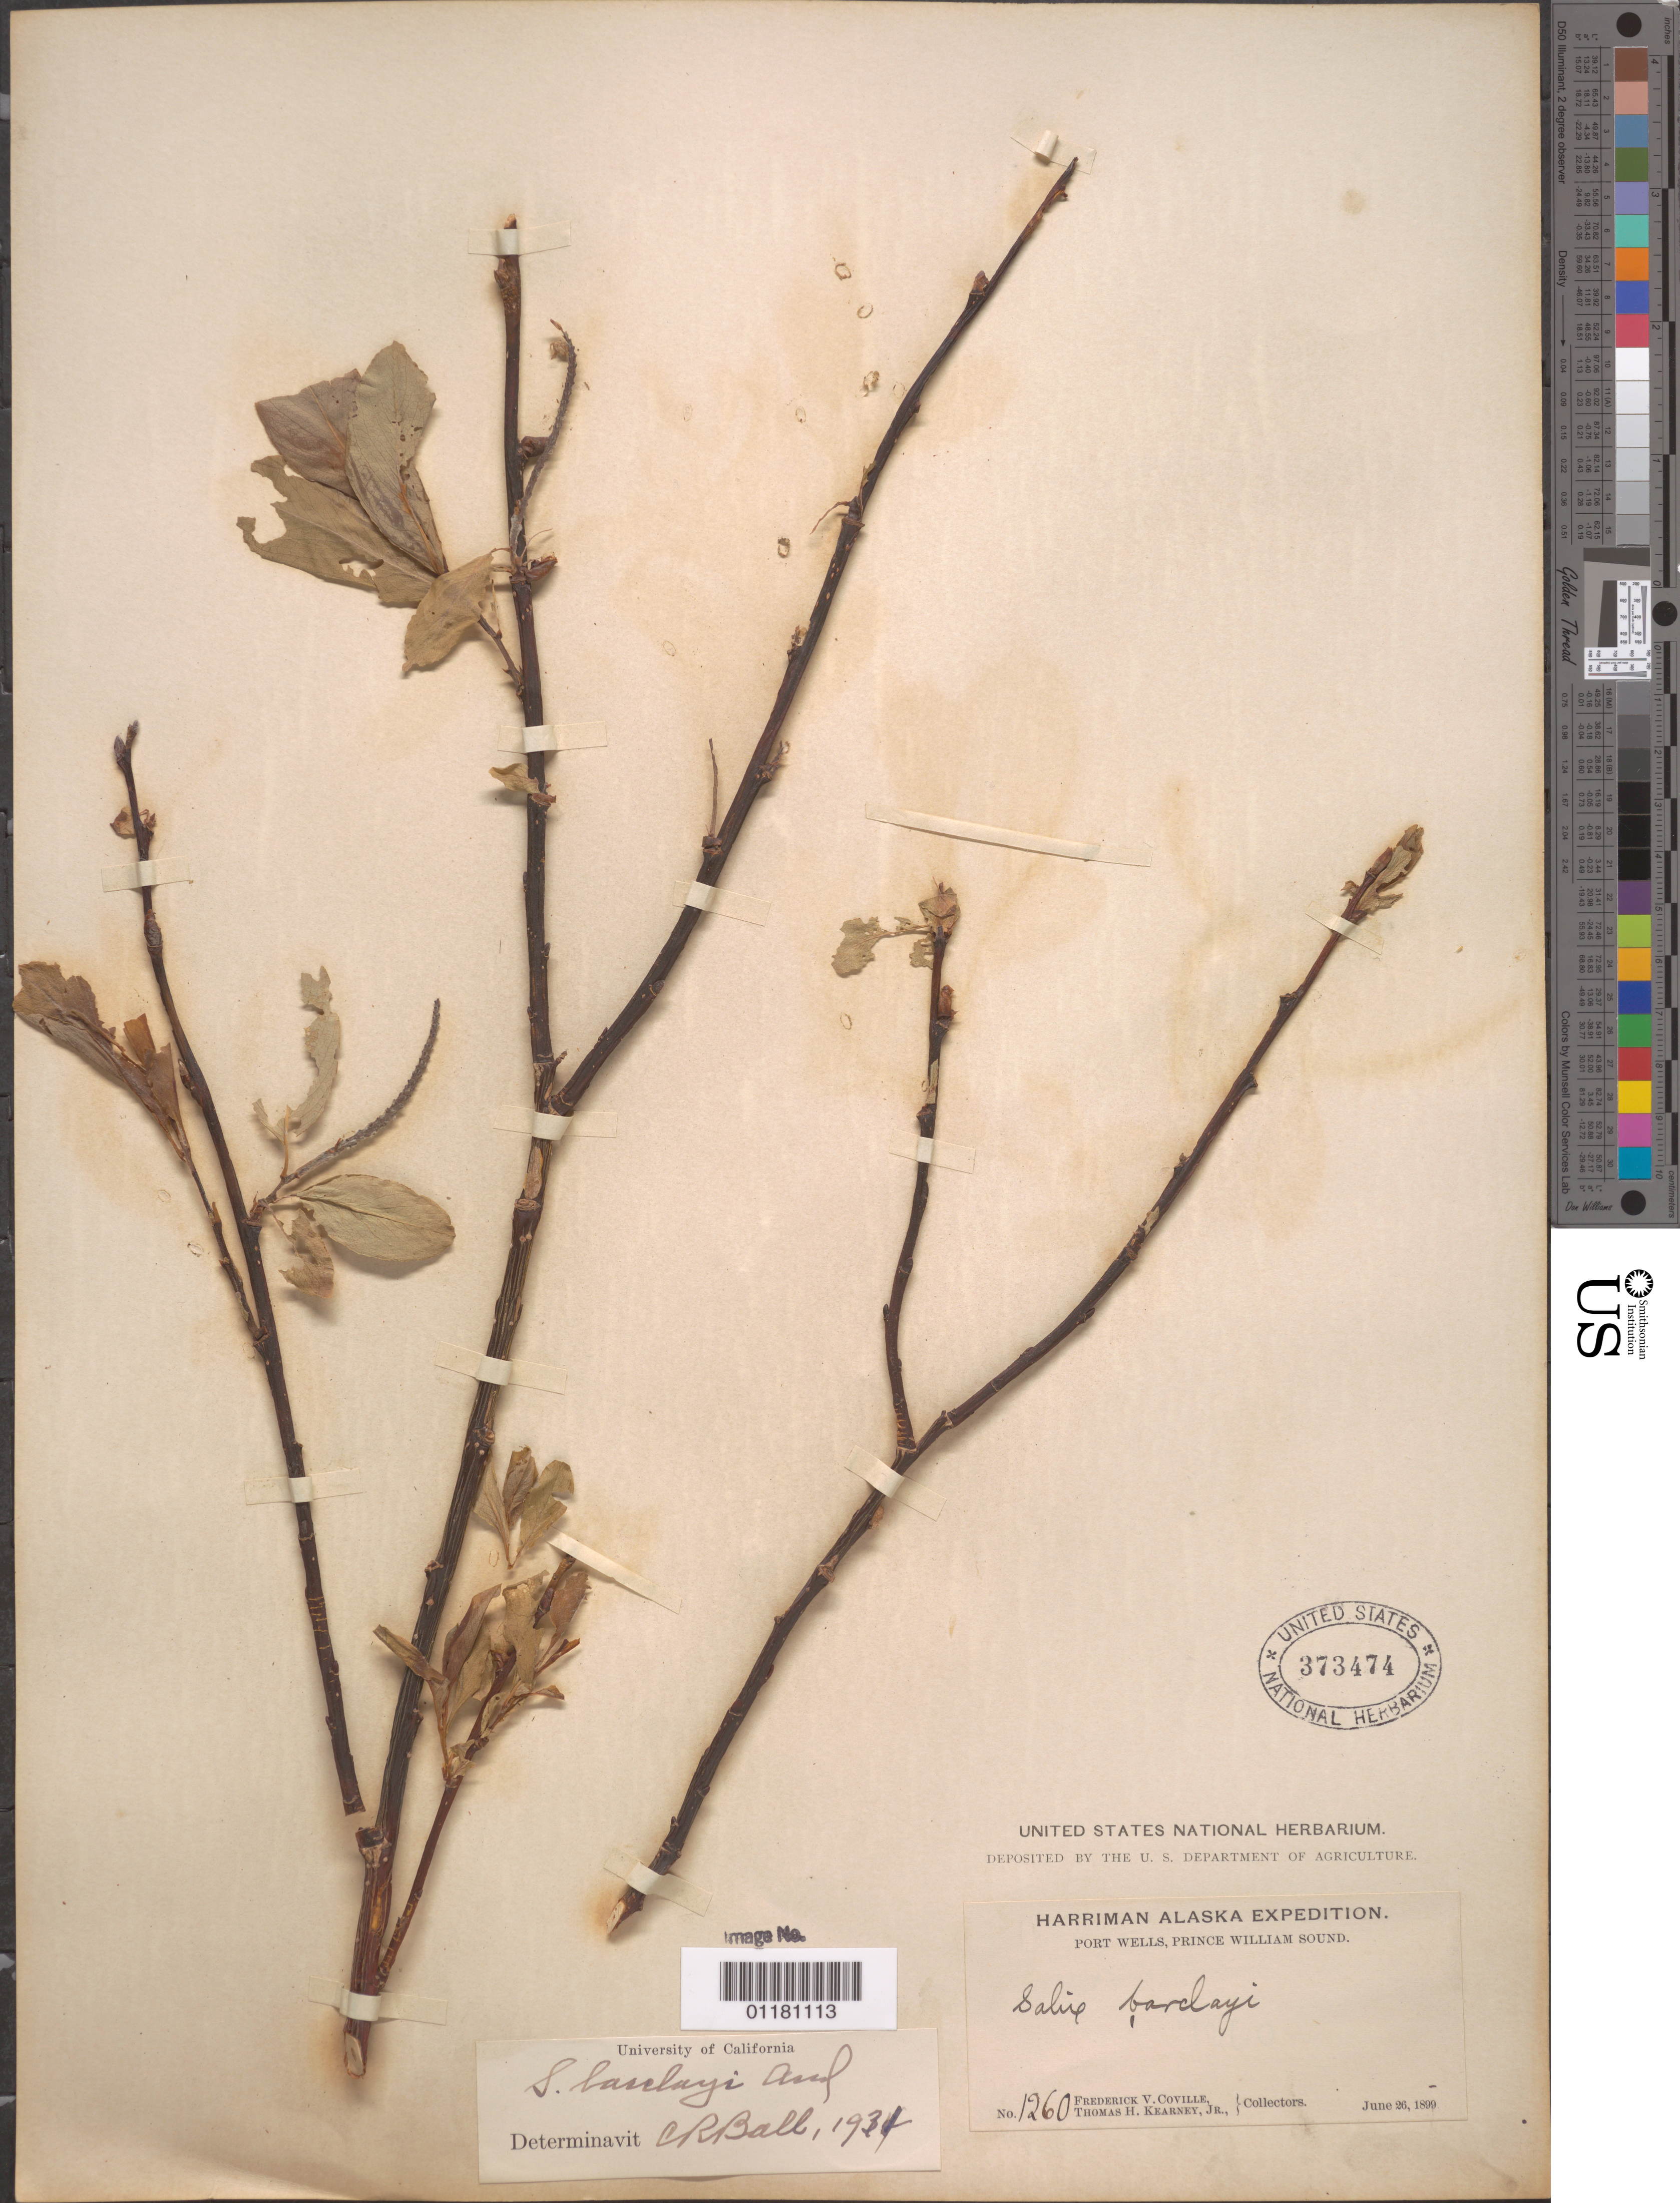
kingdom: Plantae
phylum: Tracheophyta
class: Magnoliopsida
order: Malpighiales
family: Salicaceae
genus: Salix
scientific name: Salix barclayi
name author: Andersson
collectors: F. V. Coville & T. H. Kearney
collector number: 1260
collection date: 1899-06-26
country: United States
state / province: Alaska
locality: Port Wells, Prince William Sound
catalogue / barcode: US 373474